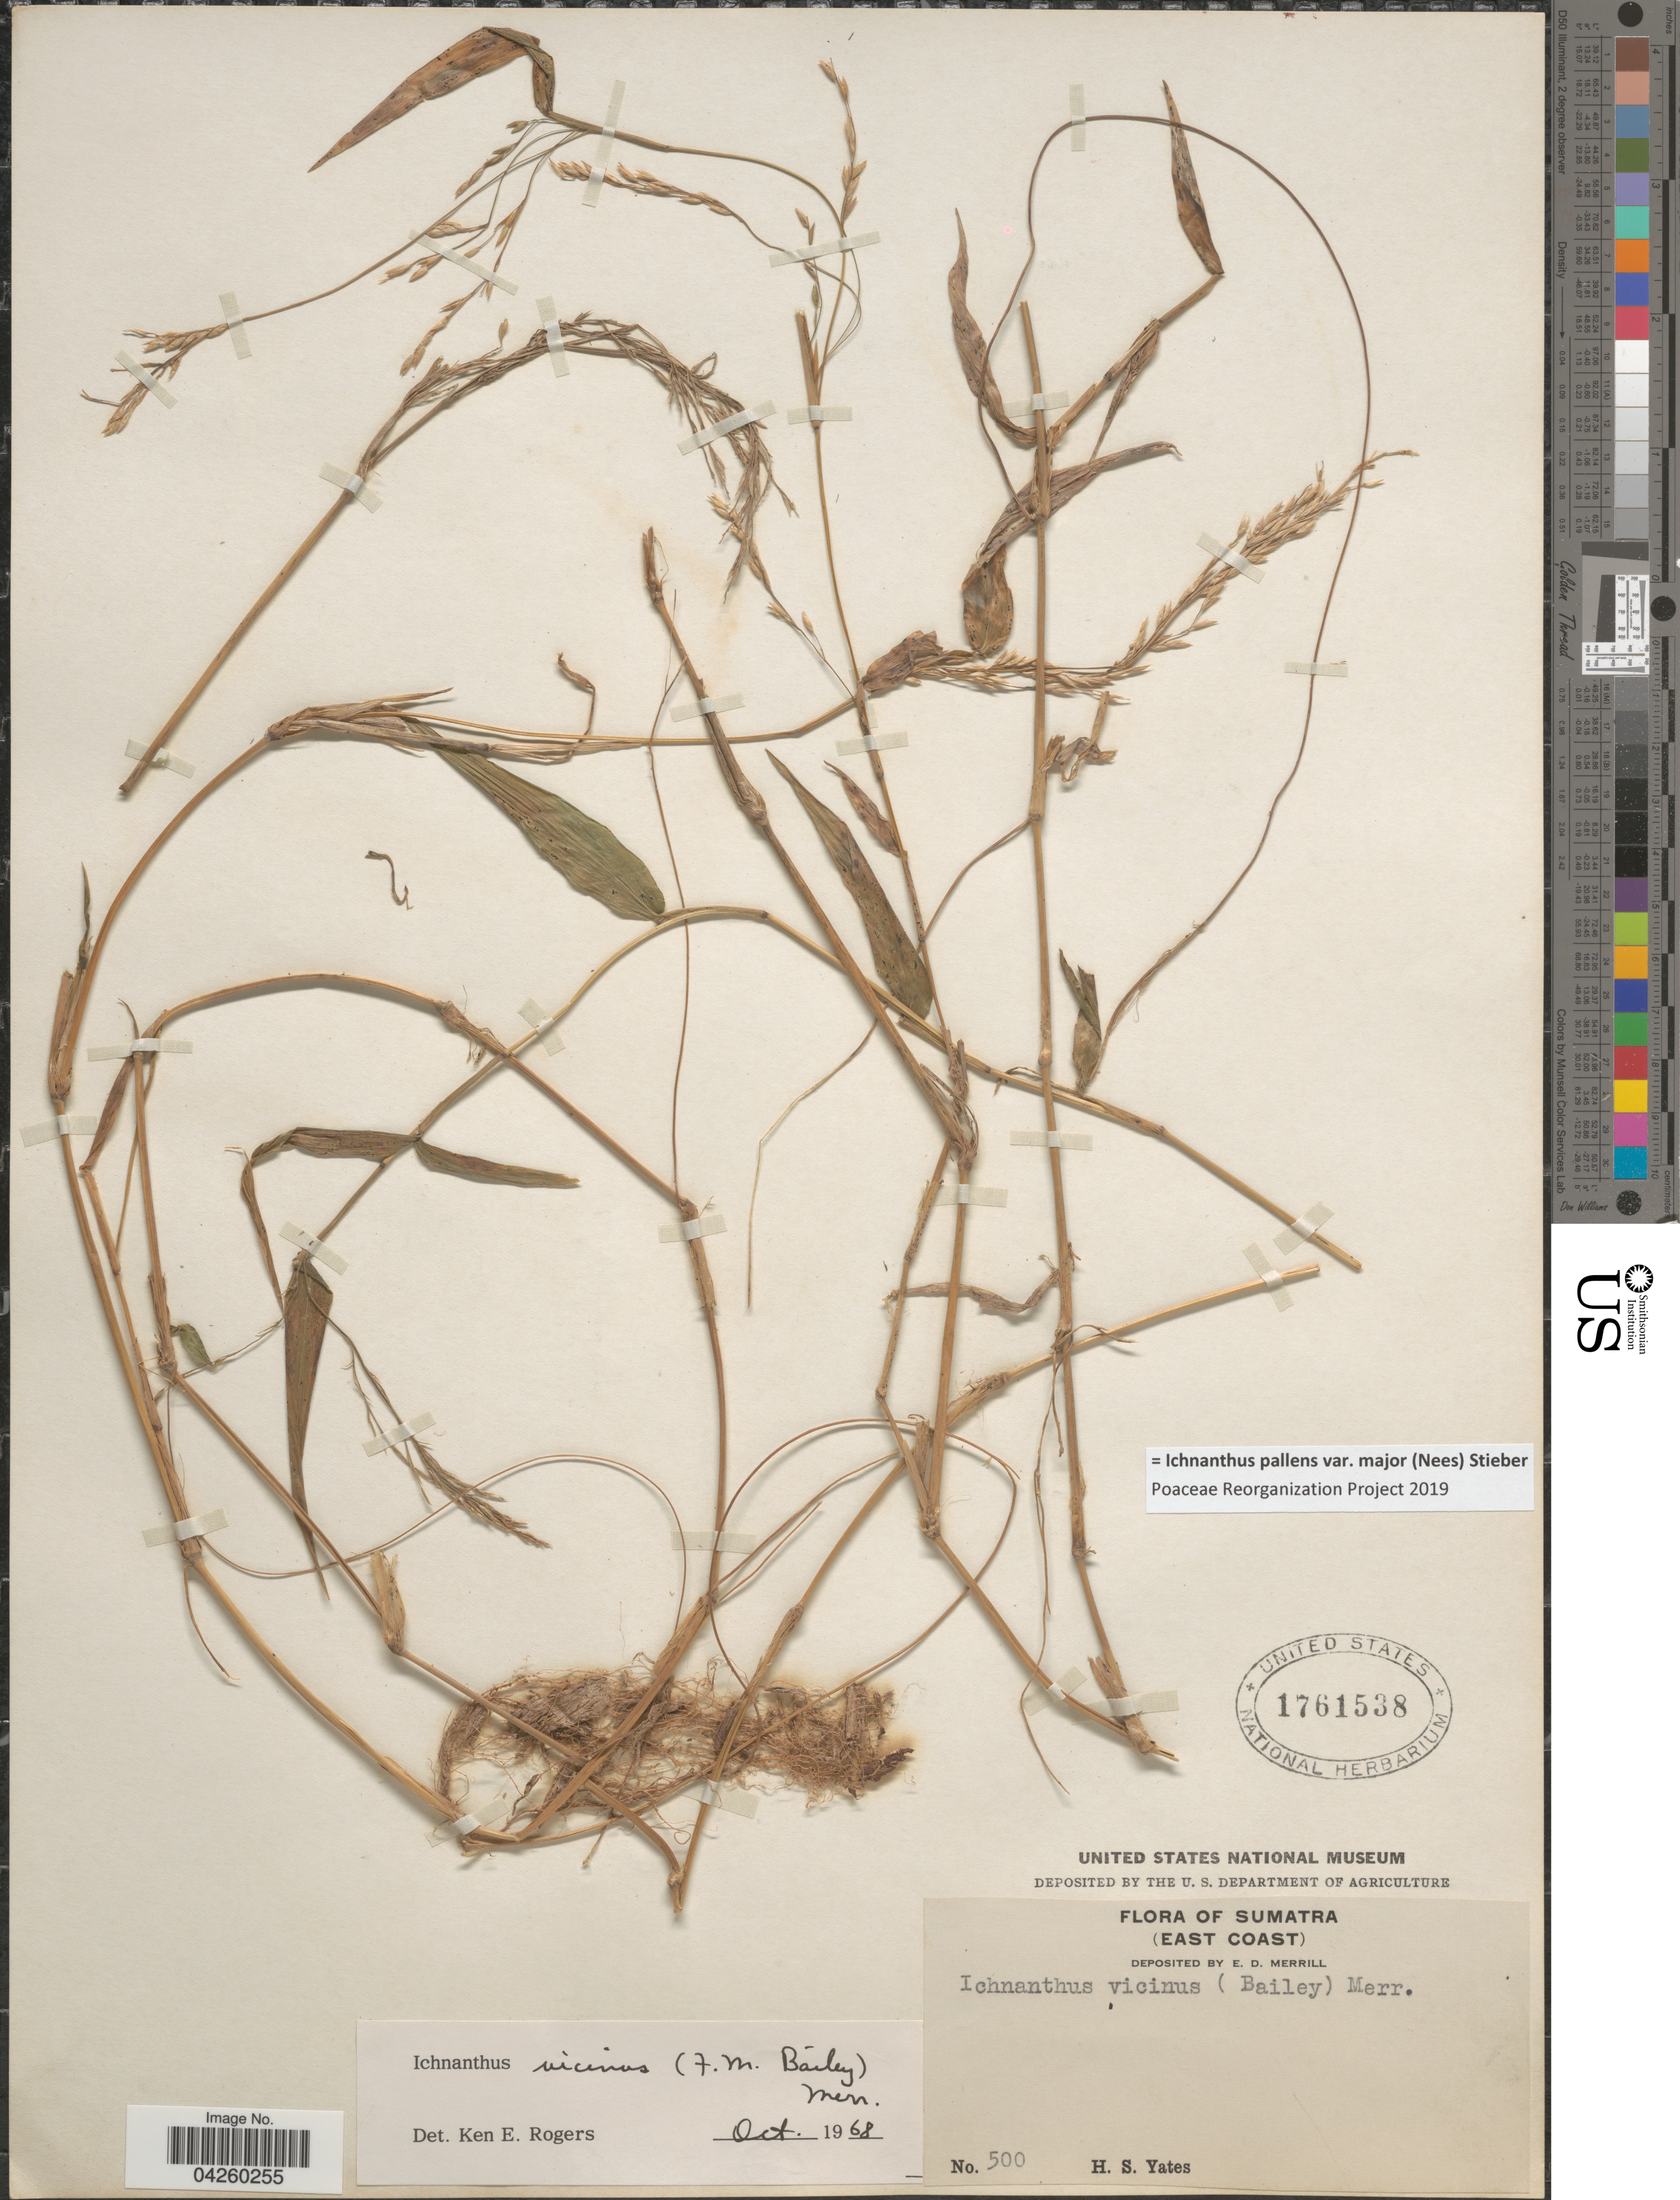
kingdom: Plantae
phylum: Tracheophyta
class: Liliopsida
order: Poales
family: Poaceae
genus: Ichnanthus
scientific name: Ichnanthus pallens var. major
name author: (Nees) Stieber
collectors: H. S. Yates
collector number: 500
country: Indonesia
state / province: Sumatra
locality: (East Coast).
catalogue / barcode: US 1761538